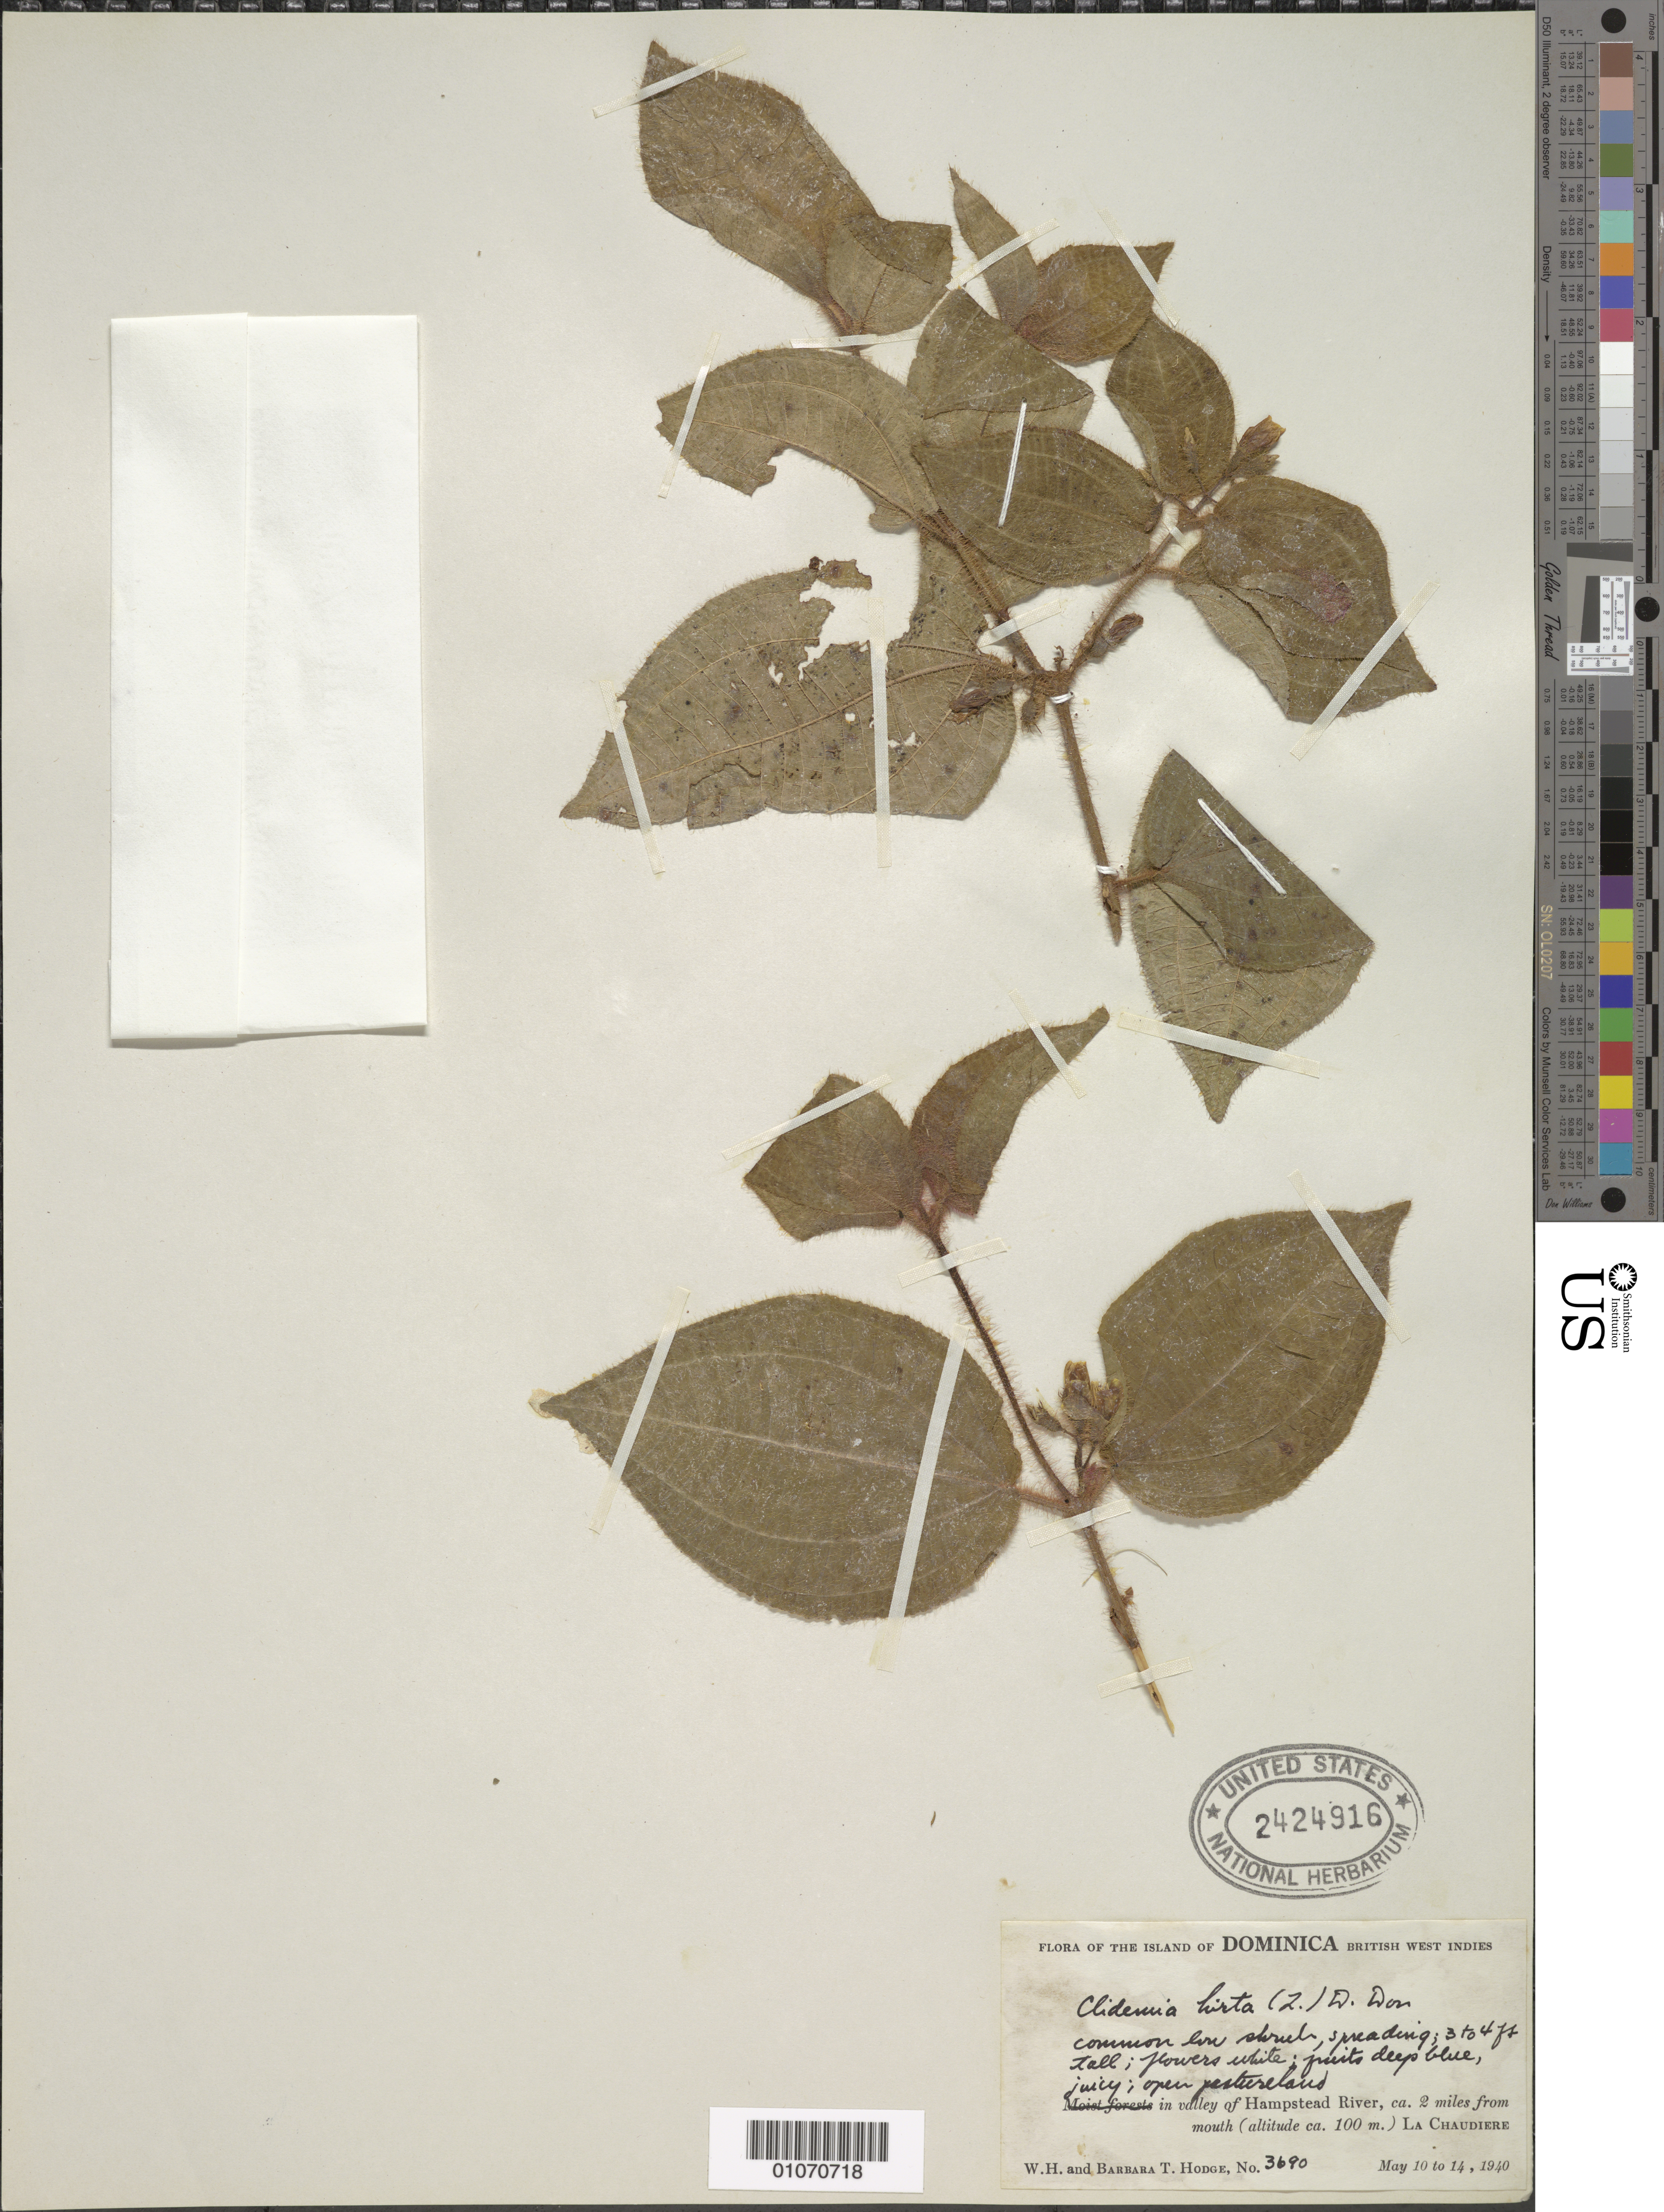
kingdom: Plantae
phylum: Tracheophyta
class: Magnoliopsida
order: Myrtales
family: Melastomataceae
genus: Clidemia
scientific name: Clidemia hirta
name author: (L.) D. Don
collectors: W. Hodge & B. Hodge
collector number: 3690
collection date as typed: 10 May 1940 to 14 May 1940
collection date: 1940-05-10/1940-05-14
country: Dominica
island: Dominica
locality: La Chaudiere, in valley of Hampstead River, about 2 miles from mouth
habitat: Open pastureland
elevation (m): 100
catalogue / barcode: US 2424916